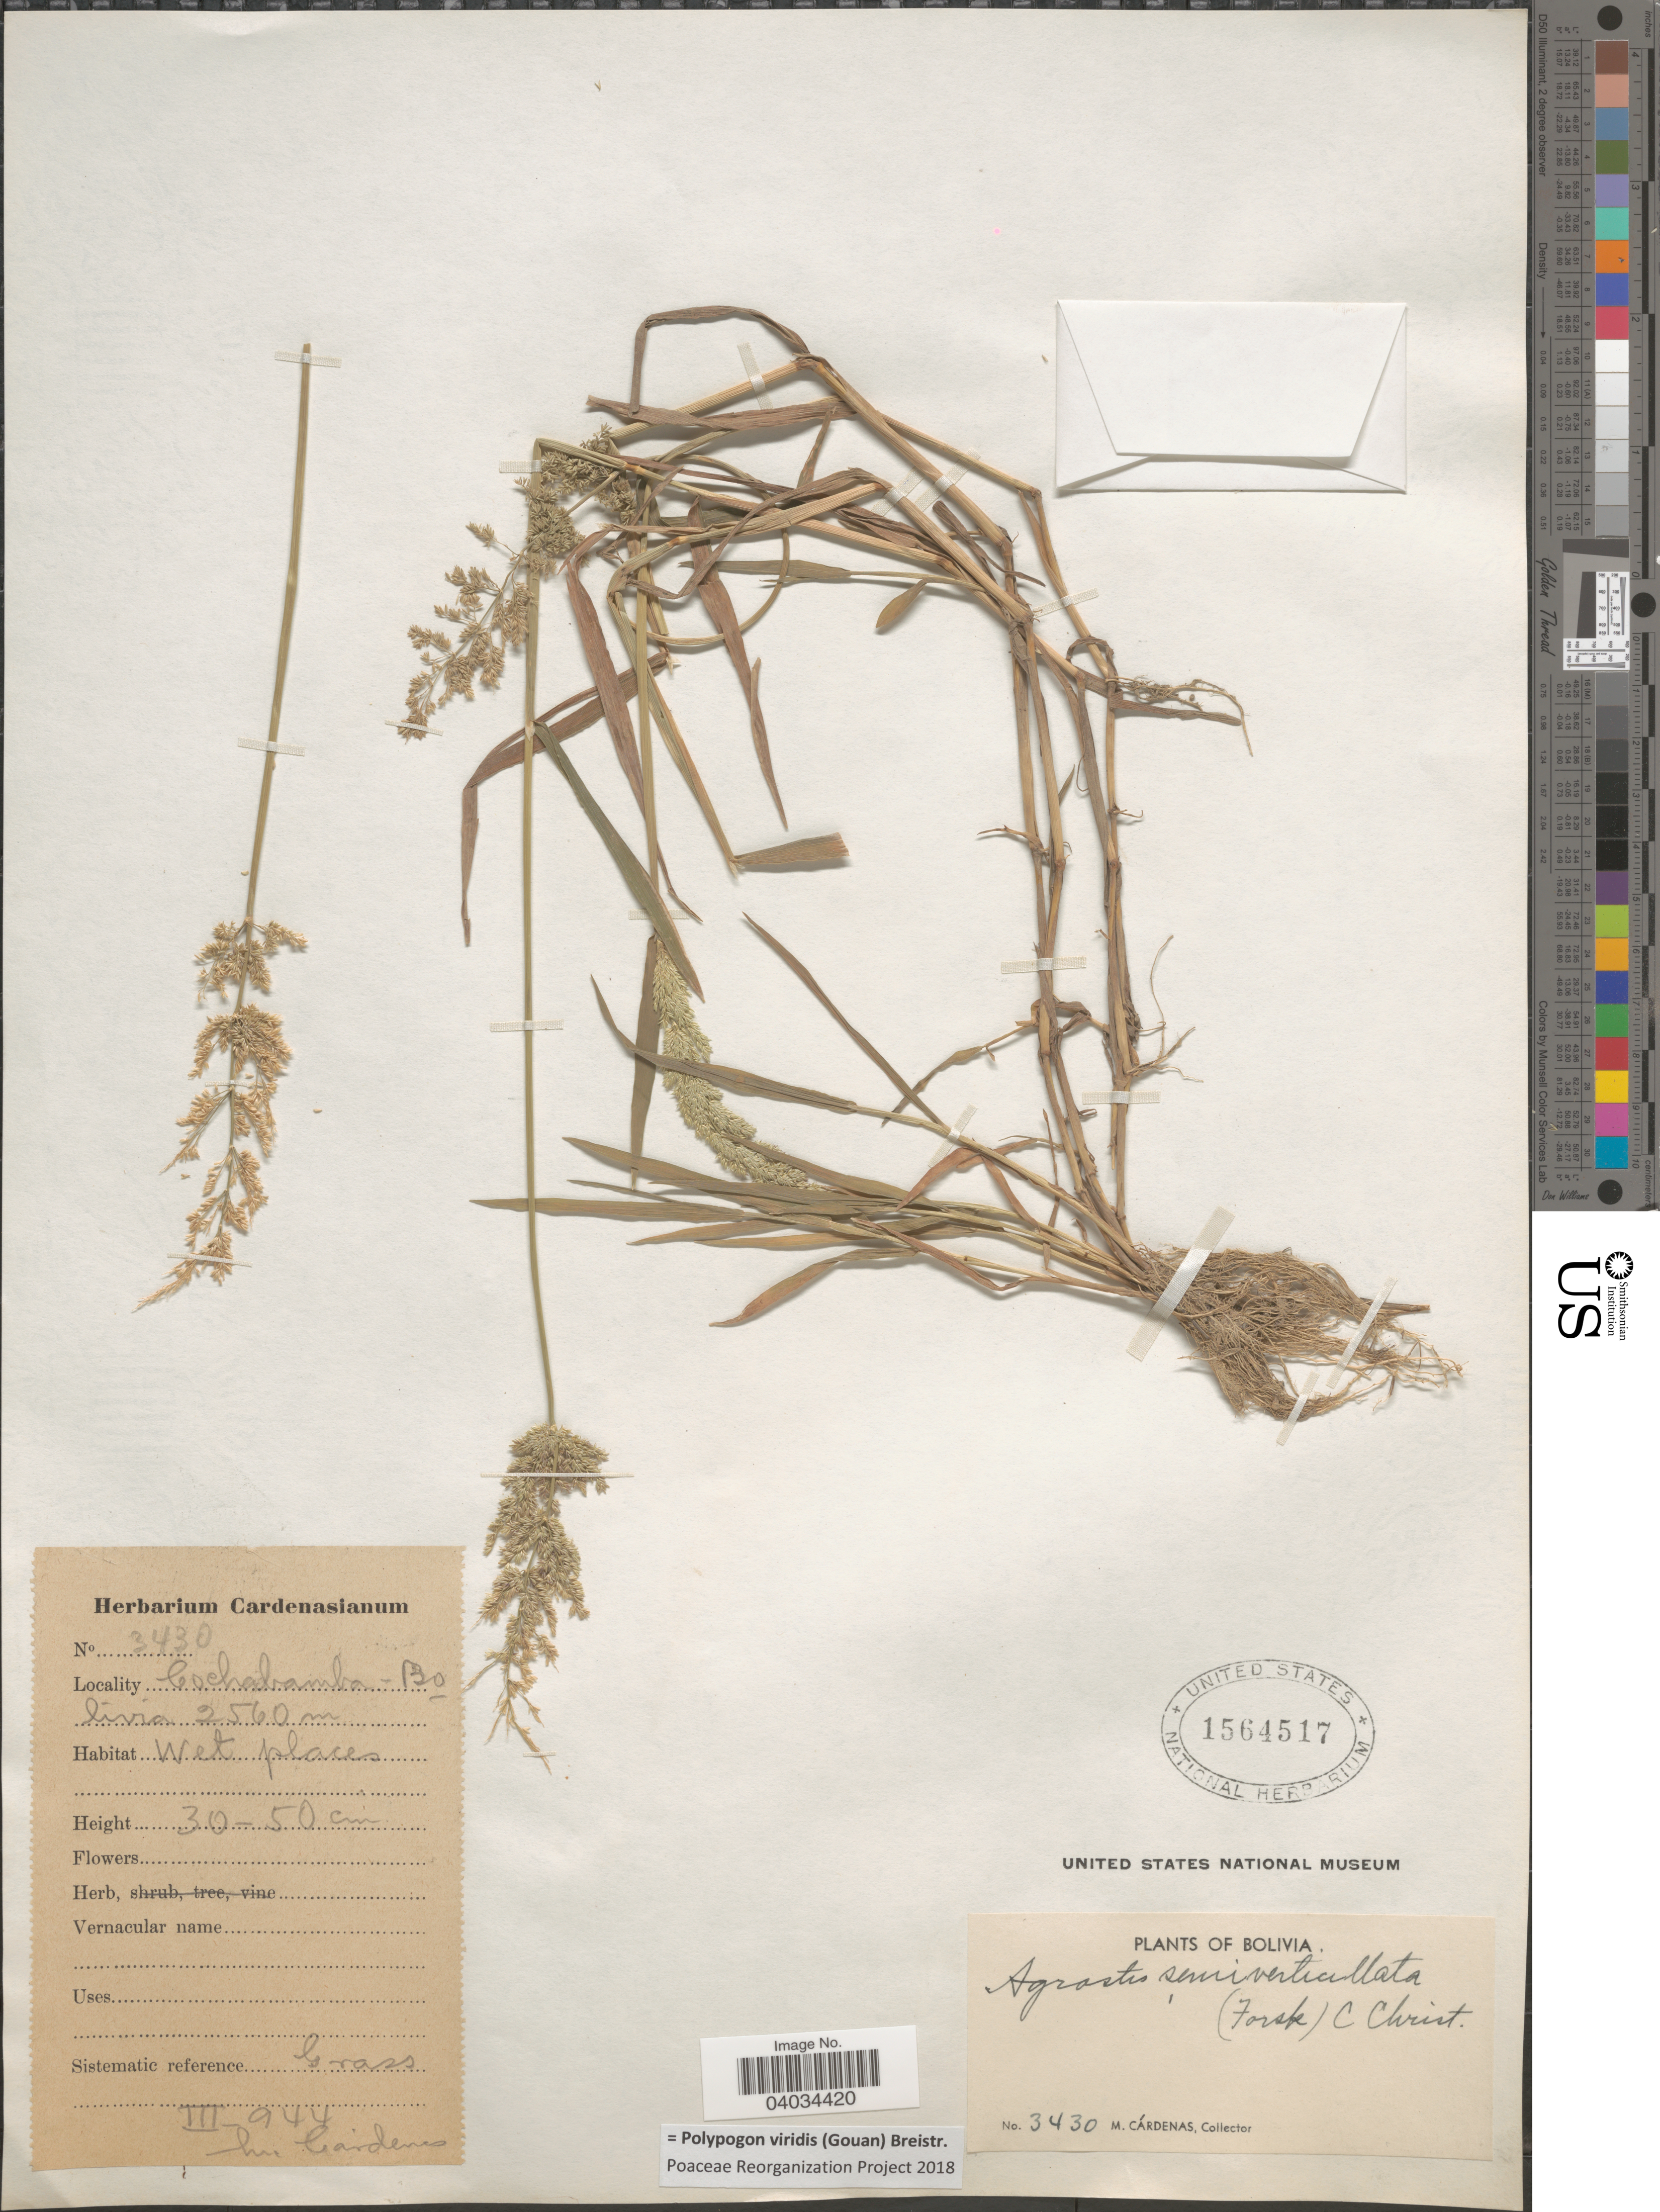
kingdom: Plantae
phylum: Tracheophyta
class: Liliopsida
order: Poales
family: Poaceae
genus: Polypogon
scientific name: Polypogon viridis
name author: (Gouan) Breistroffer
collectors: M. Cárdenas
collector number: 3430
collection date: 1944-03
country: Bolivia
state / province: Cochabamba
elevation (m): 2560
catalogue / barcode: US 1564517